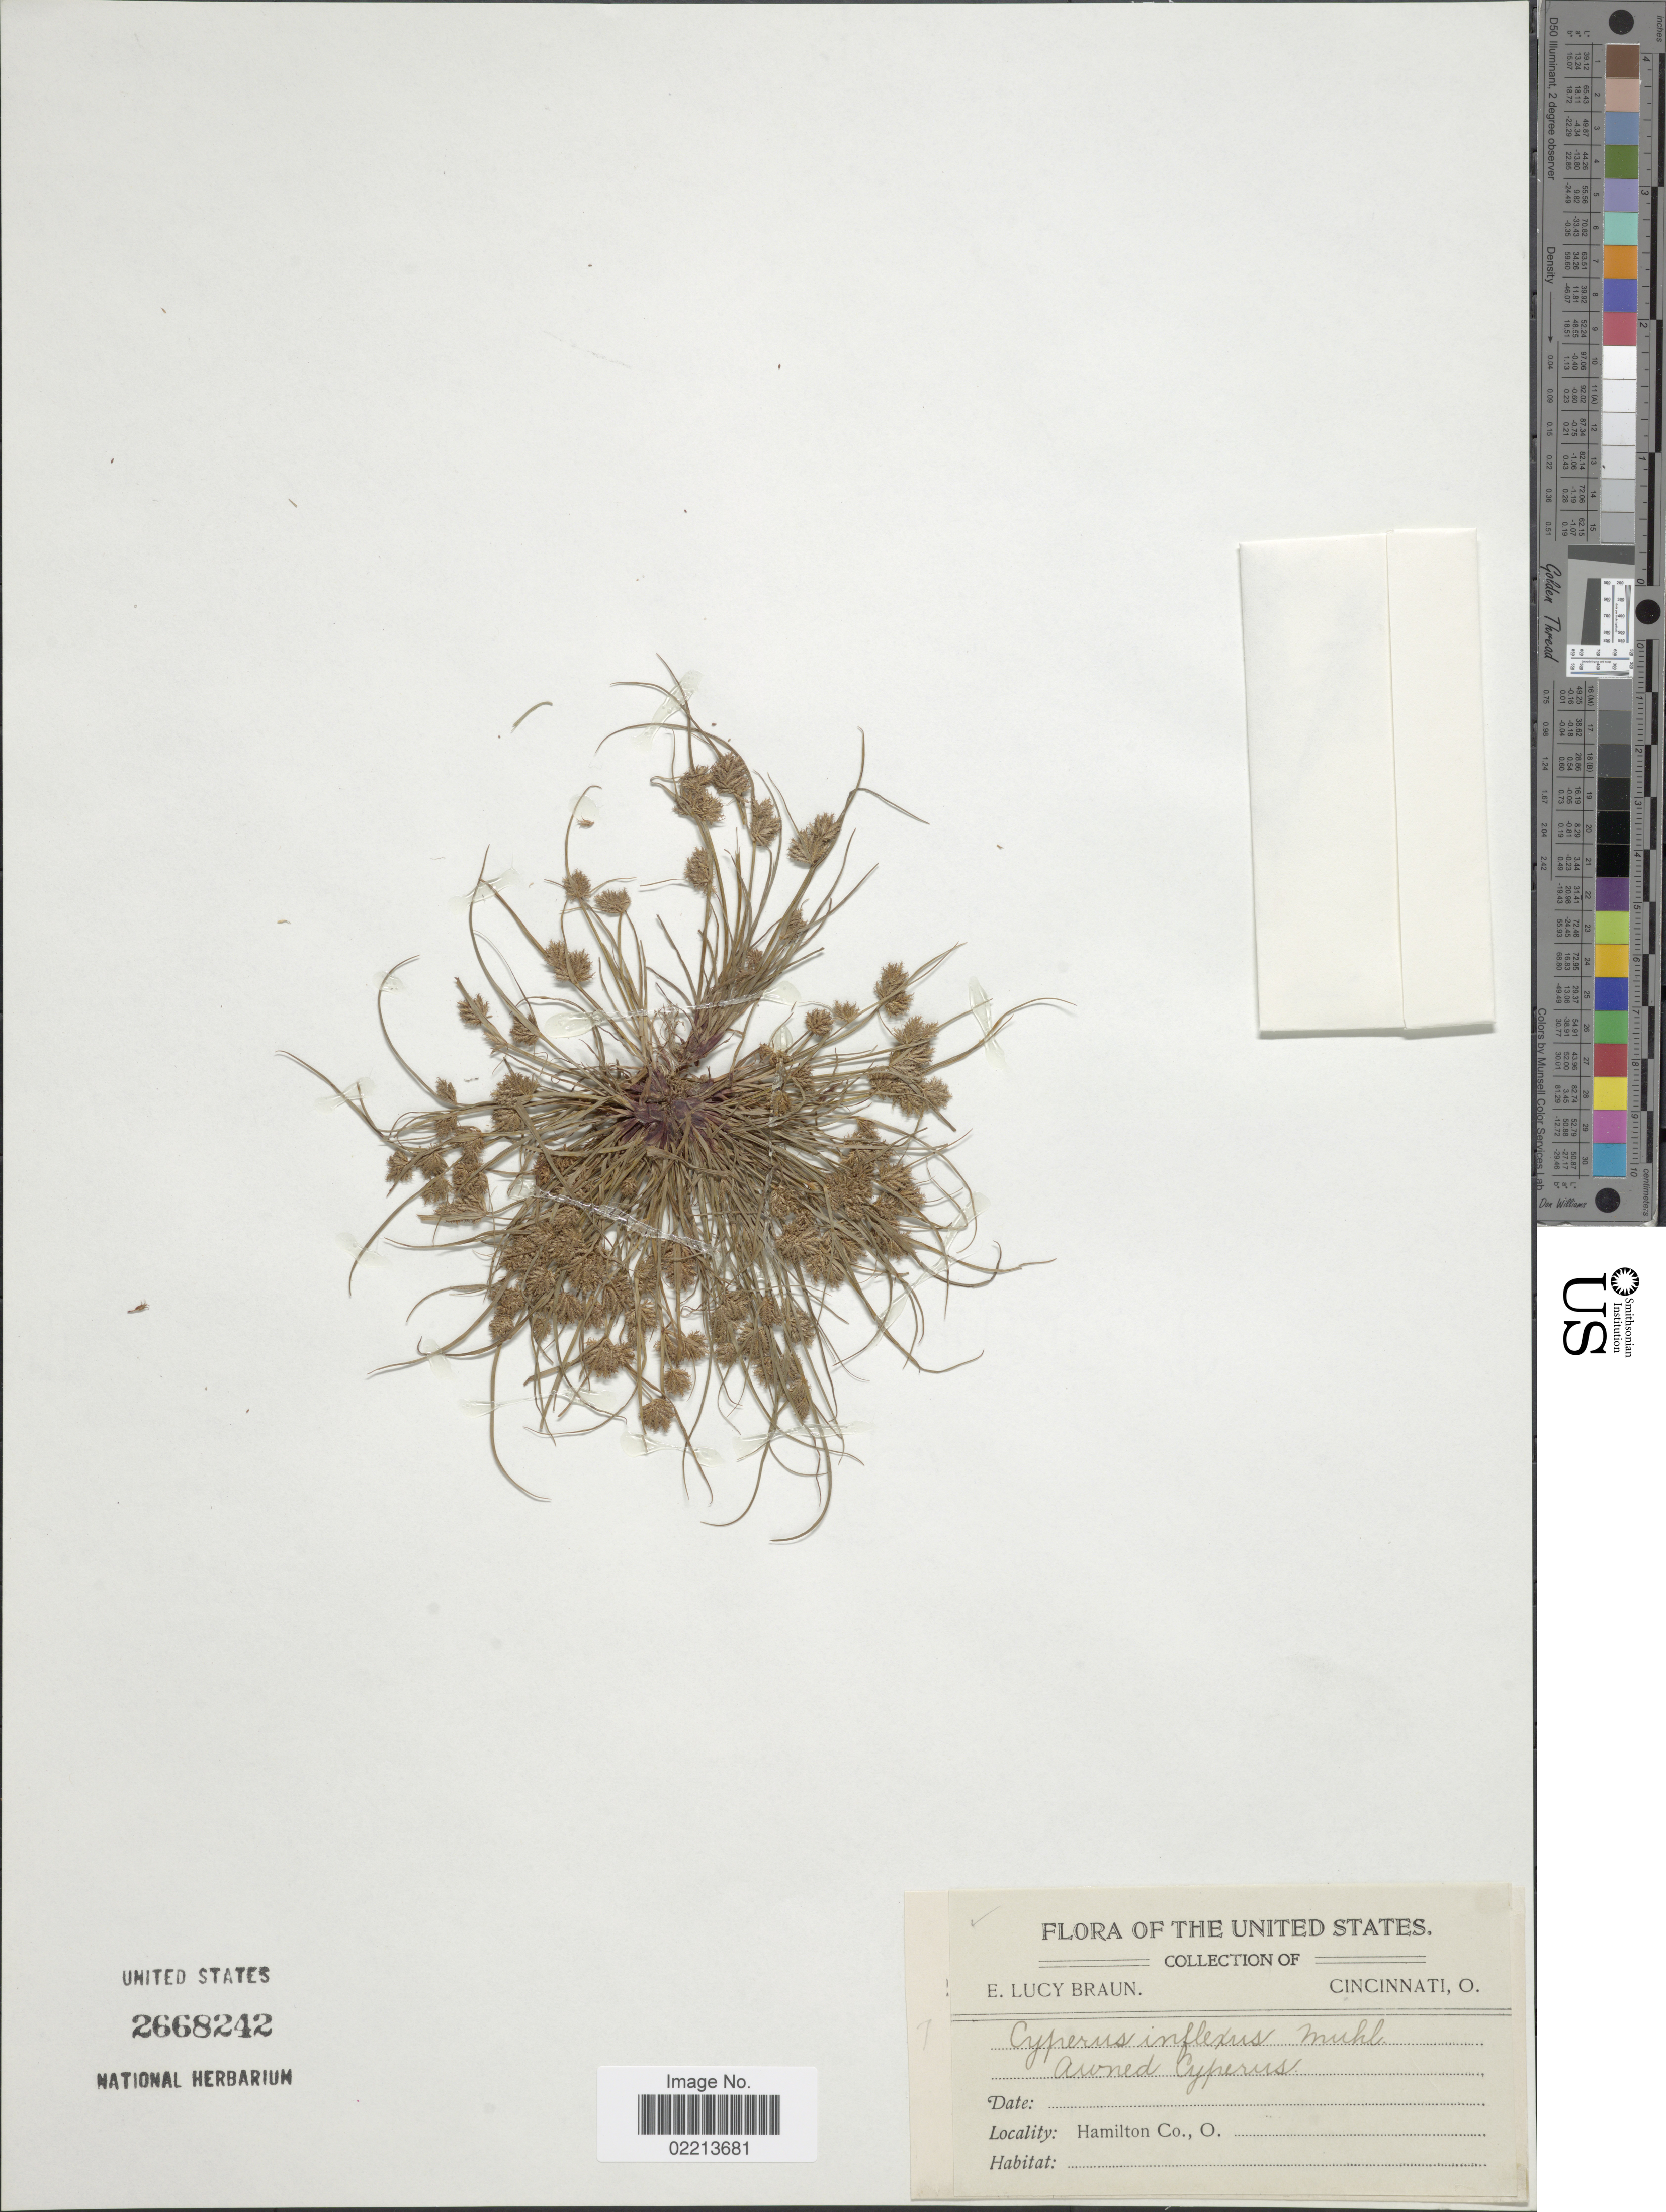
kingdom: Plantae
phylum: Tracheophyta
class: Liliopsida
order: Poales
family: Cyperaceae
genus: Cyperus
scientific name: Cyperus squarrosus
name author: L.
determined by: Strong, Mark T., (BOT), Smithsonian Institution - National Museum of Natural History (UNITED STATES)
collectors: E. L. Braun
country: United States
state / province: Ohio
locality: Hamilton Co., Cincinnati, O.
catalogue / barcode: US 2668242